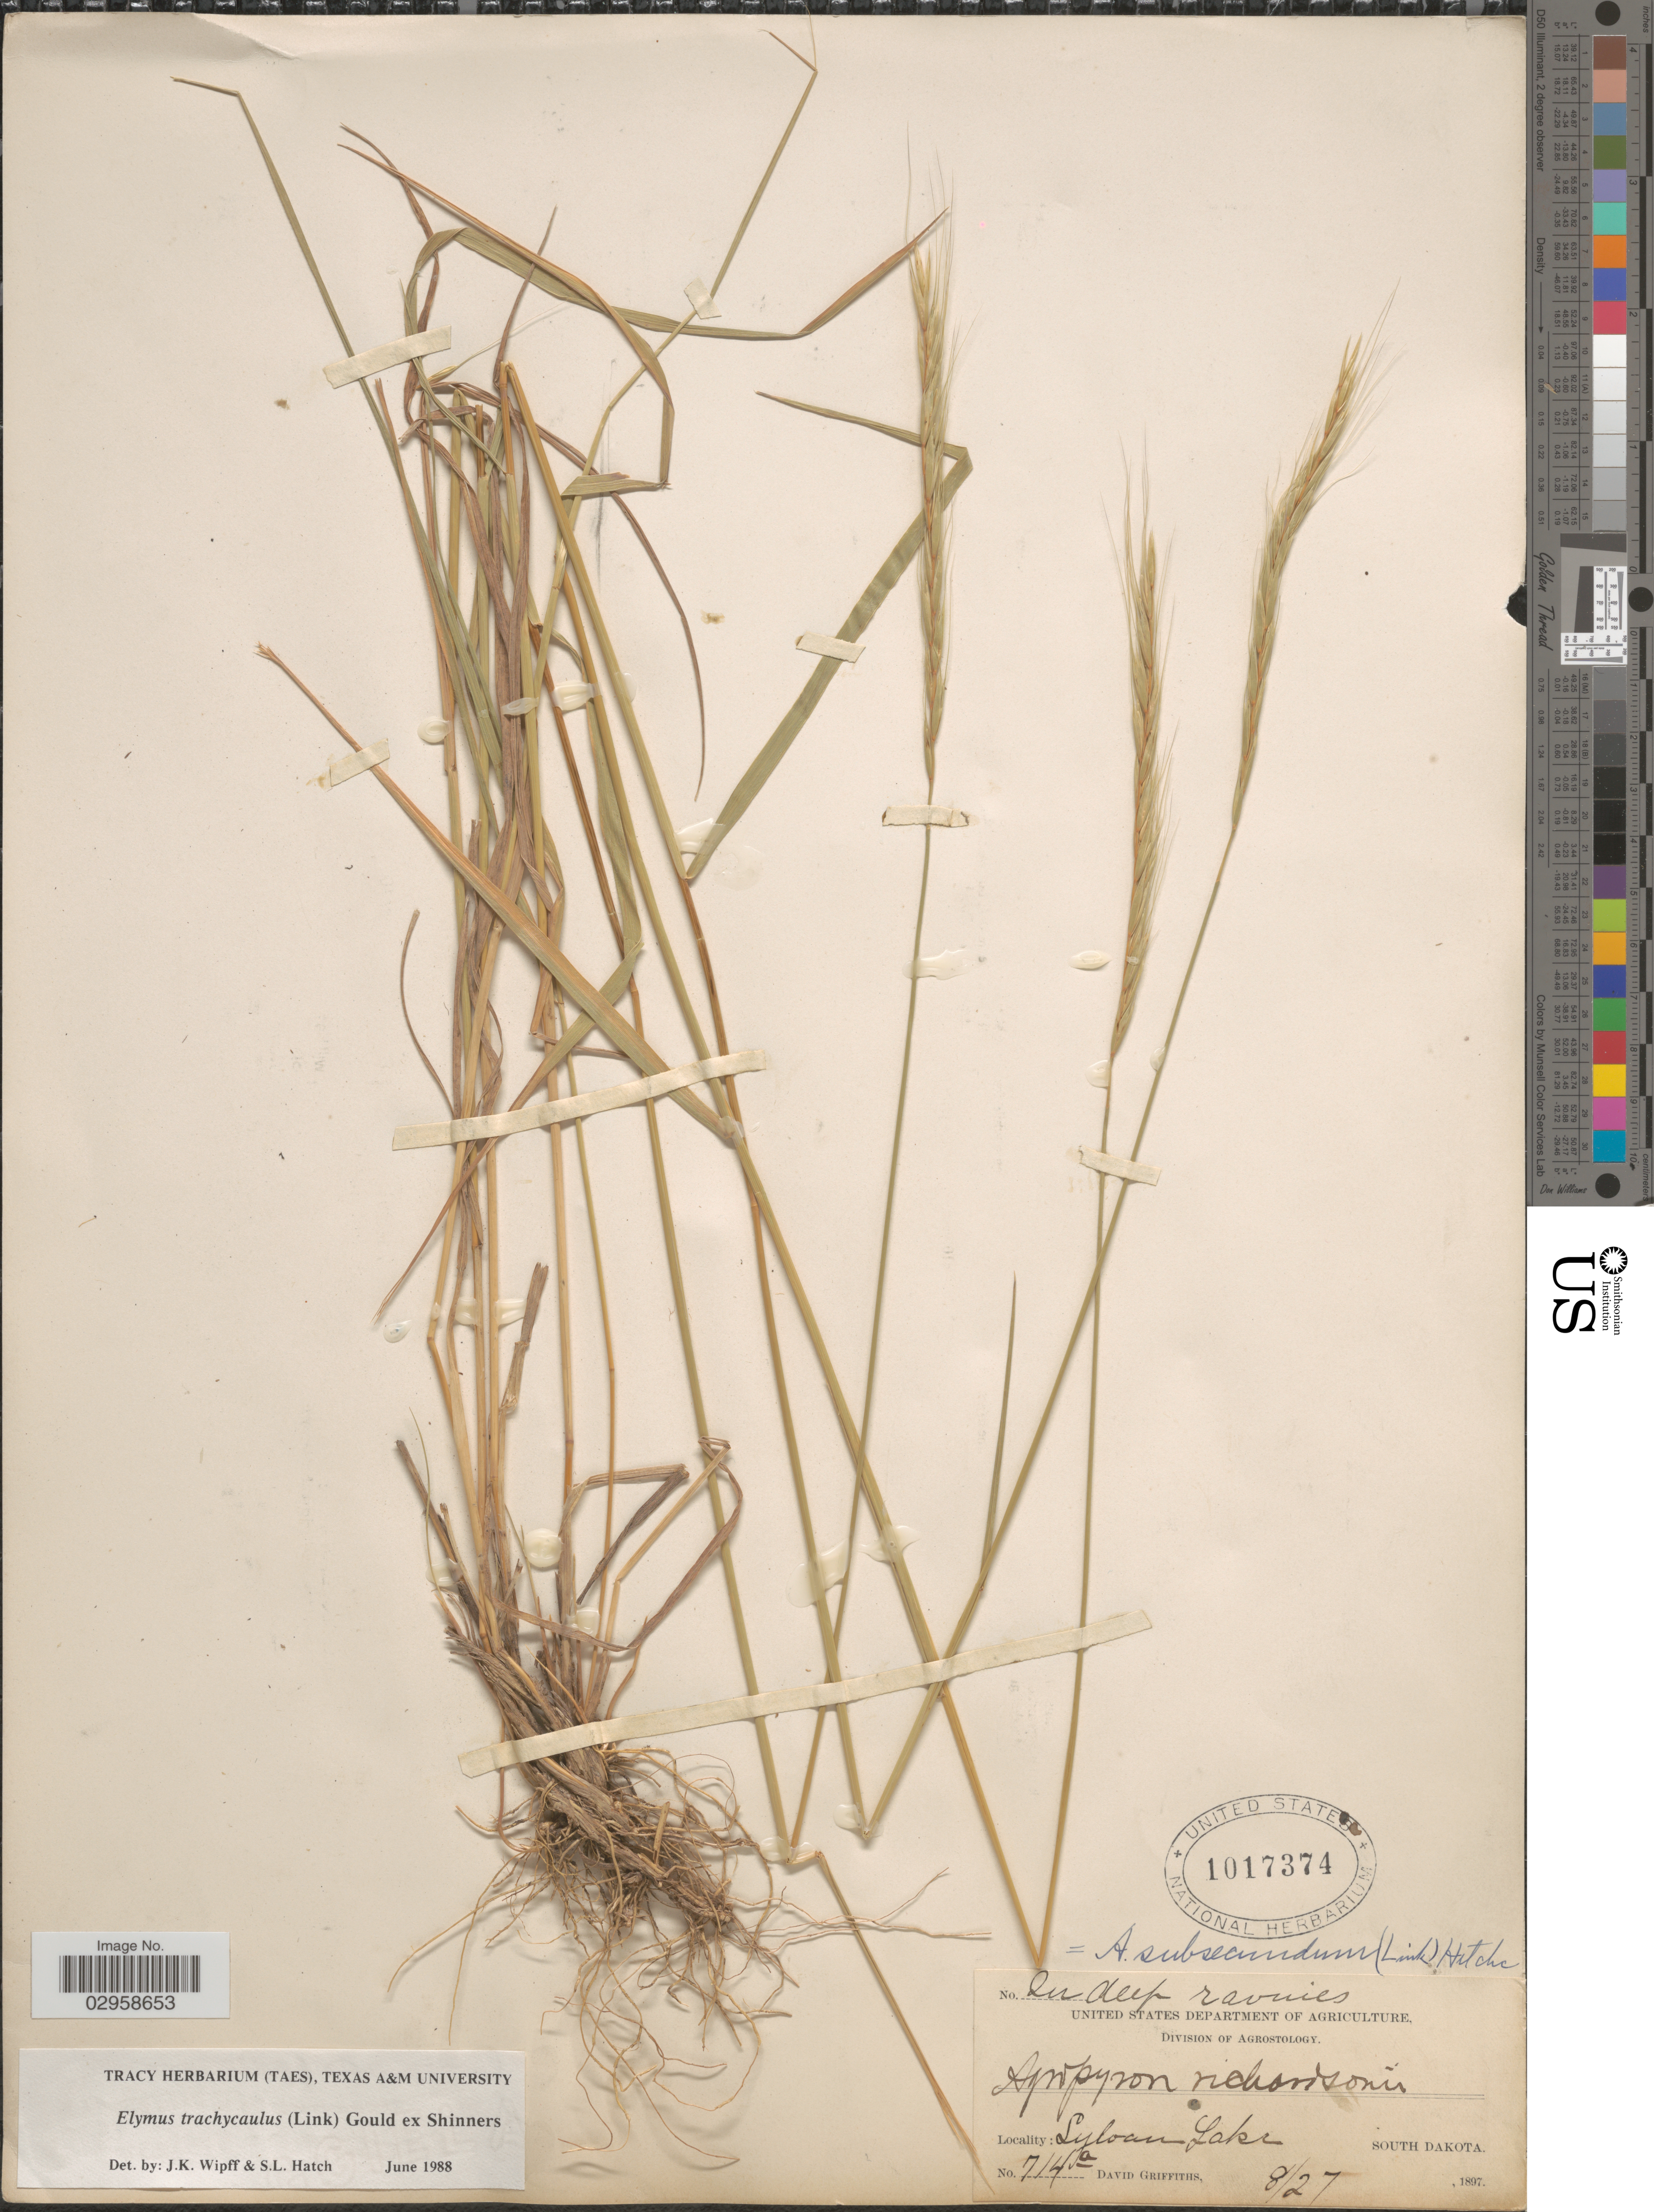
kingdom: Plantae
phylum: Tracheophyta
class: Liliopsida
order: Poales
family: Poaceae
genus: Elymus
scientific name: Elymus trachycaulus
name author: (Link) Gould ex Shinners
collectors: D. Griffiths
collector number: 714a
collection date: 1897-08-27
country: United States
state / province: South Dakota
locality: Sylvan Lake.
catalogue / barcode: US 1017374